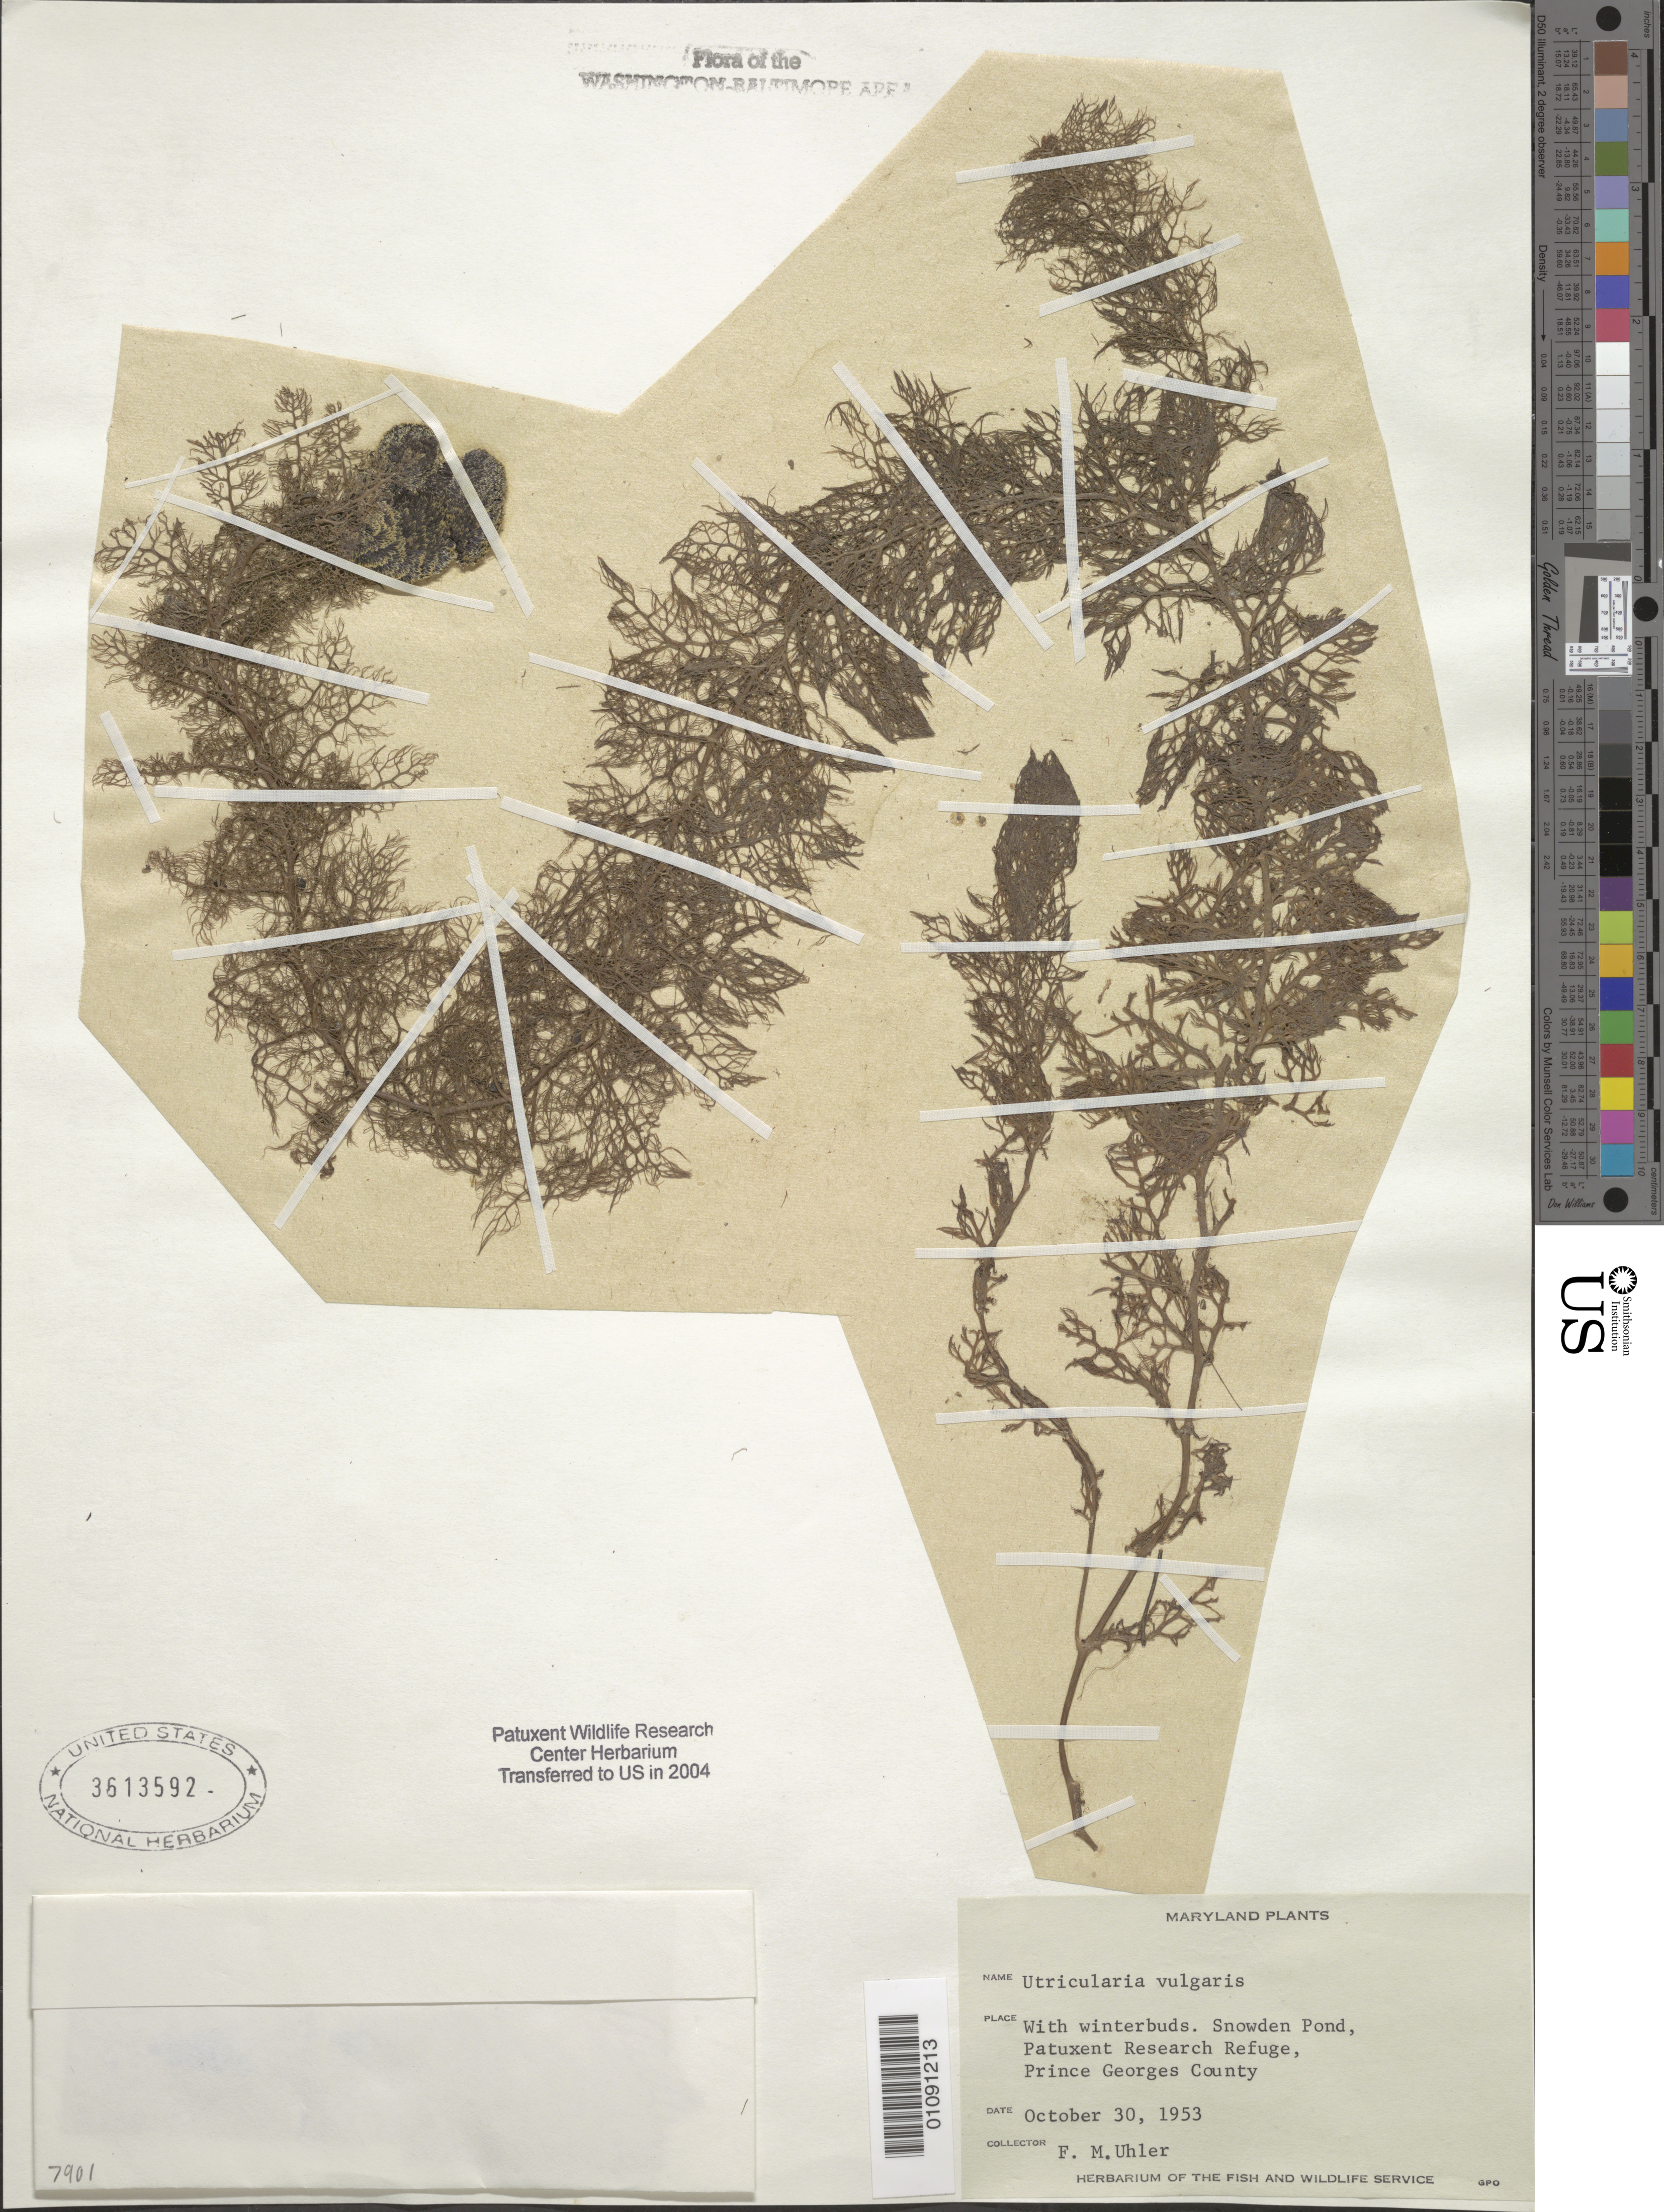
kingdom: Plantae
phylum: Tracheophyta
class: Magnoliopsida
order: Lamiales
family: Lentibulariaceae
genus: Utricularia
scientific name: Utricularia vulgaris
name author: L.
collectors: F. M. Uhler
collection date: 1953-10-30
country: United States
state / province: Maryland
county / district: Prince George's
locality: Patuxent Wildlife Refuge, Snowden Pond.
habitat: With winterbuds.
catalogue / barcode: US 3613592